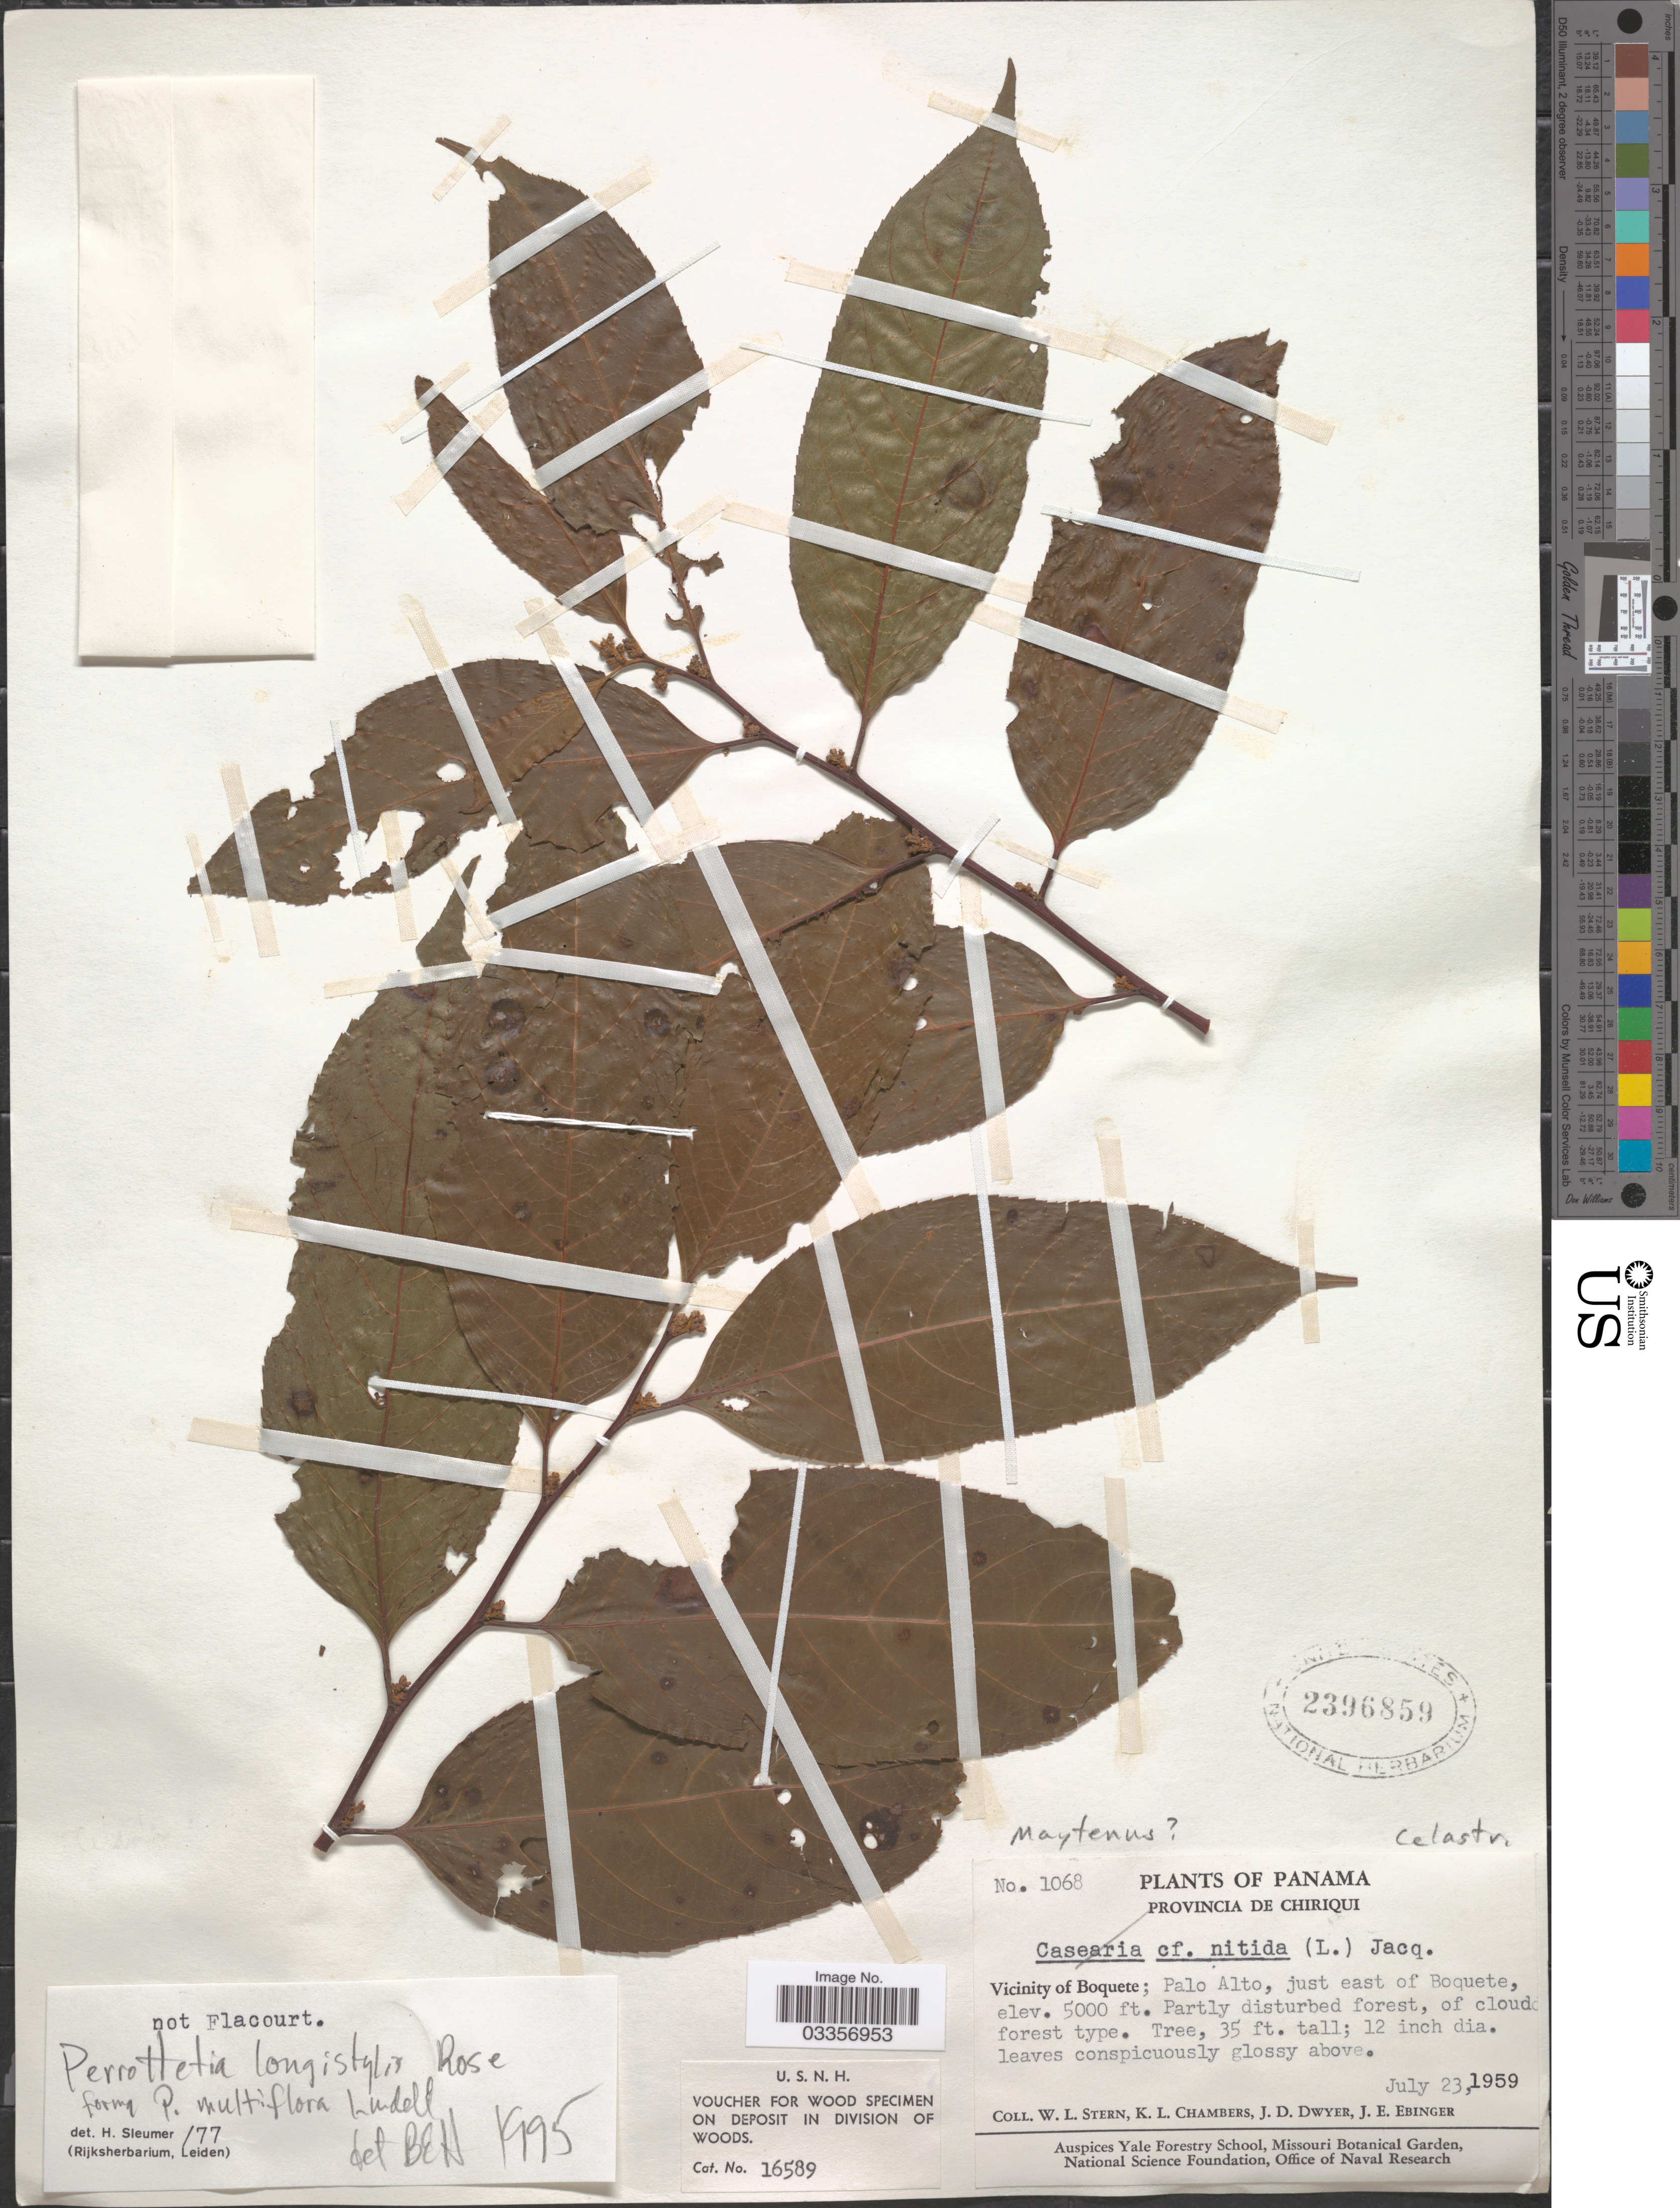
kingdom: Plantae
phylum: Tracheophyta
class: Magnoliopsida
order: Huerteales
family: Dipentodontaceae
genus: Perrottetia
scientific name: Perrottetia longistylis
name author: Rose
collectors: W. L. Stern, K. Chambers, J. D. Dwyer & J. Ebinger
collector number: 1068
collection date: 1959-07-23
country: Panama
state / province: Chiriqui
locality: Vicinity of Boquete; Palo Alto, just east of Boquete.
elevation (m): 1524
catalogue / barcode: US 2396859